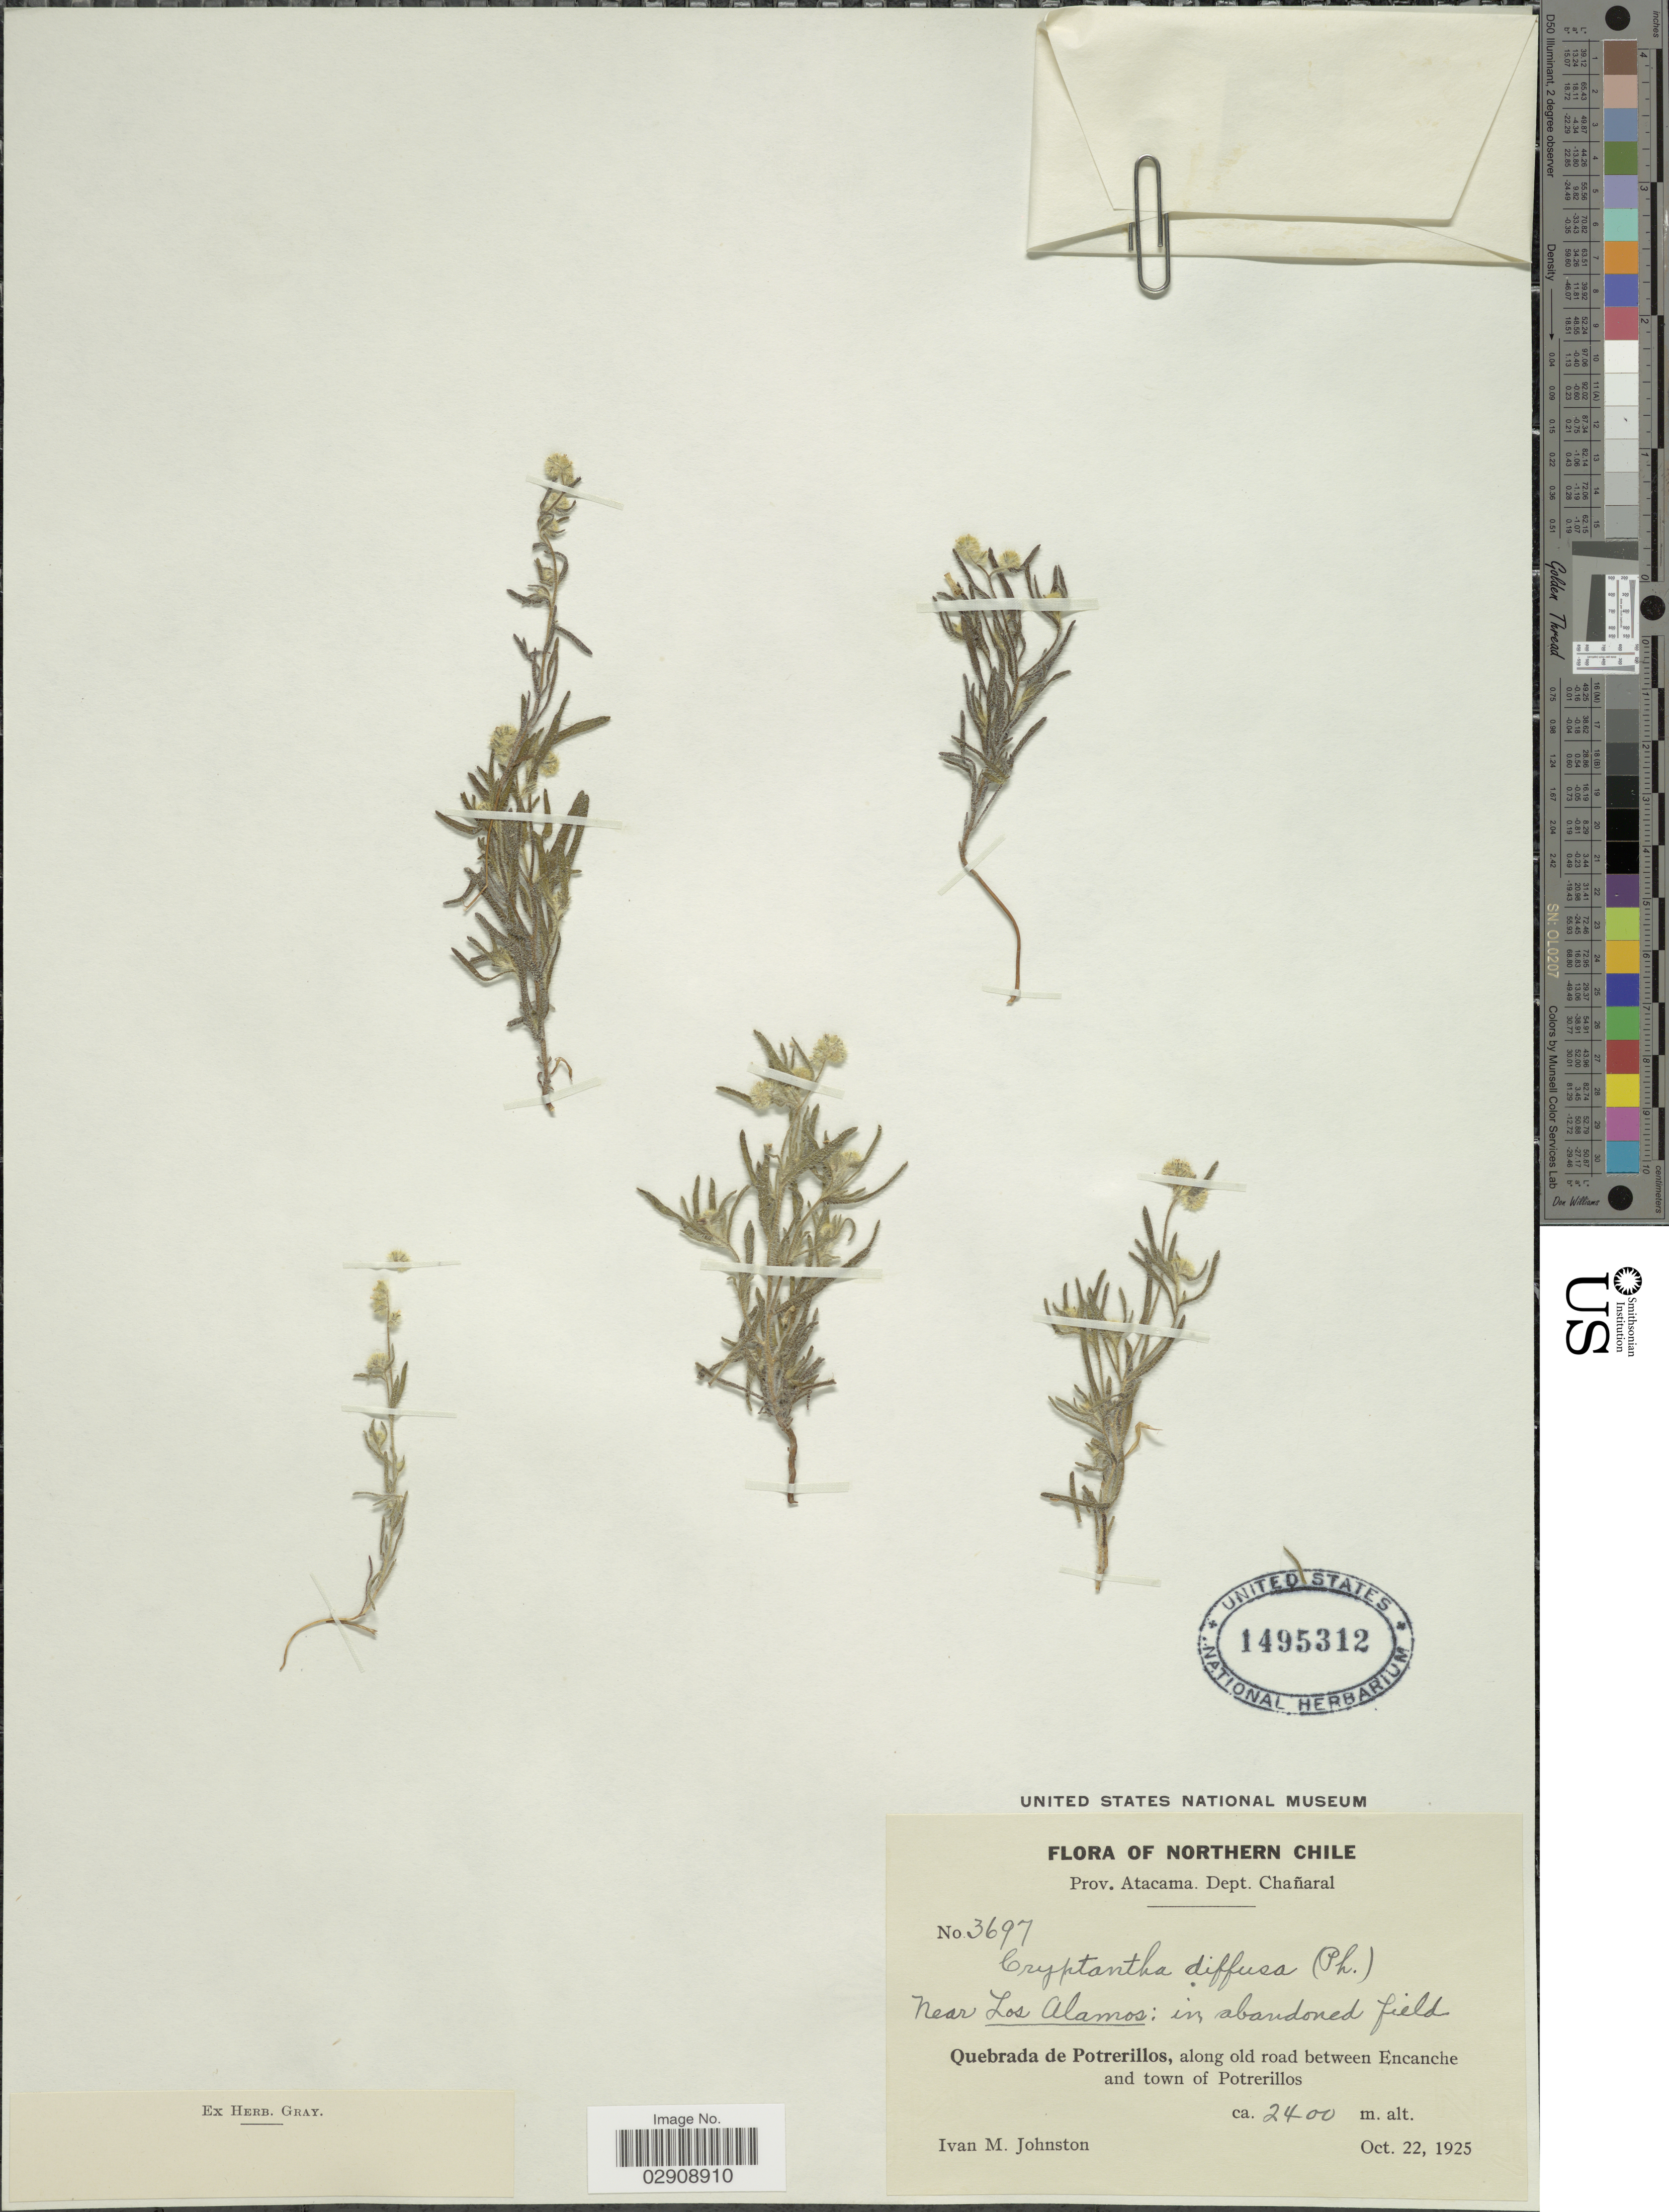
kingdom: Plantae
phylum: Tracheophyta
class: Magnoliopsida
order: Boraginales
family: Boraginaceae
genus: Cryptantha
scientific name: Cryptantha diffusa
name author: (Phil.) I.M. Johnst.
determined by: Moroni, Pablo, (SI), Instituto de Botanica Darwinion (ARGENTINA)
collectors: I.M. Johnston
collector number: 3697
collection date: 1925-10-22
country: Chile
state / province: Atacama (III)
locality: Near Los Alamos: in abandoned field. Quebrada de Potrerillos, along old road between Encanche and town of Potrerillos. Prov. Atacama. Dept. Chañaral. Northern Chile.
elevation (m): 2400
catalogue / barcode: US 1495312